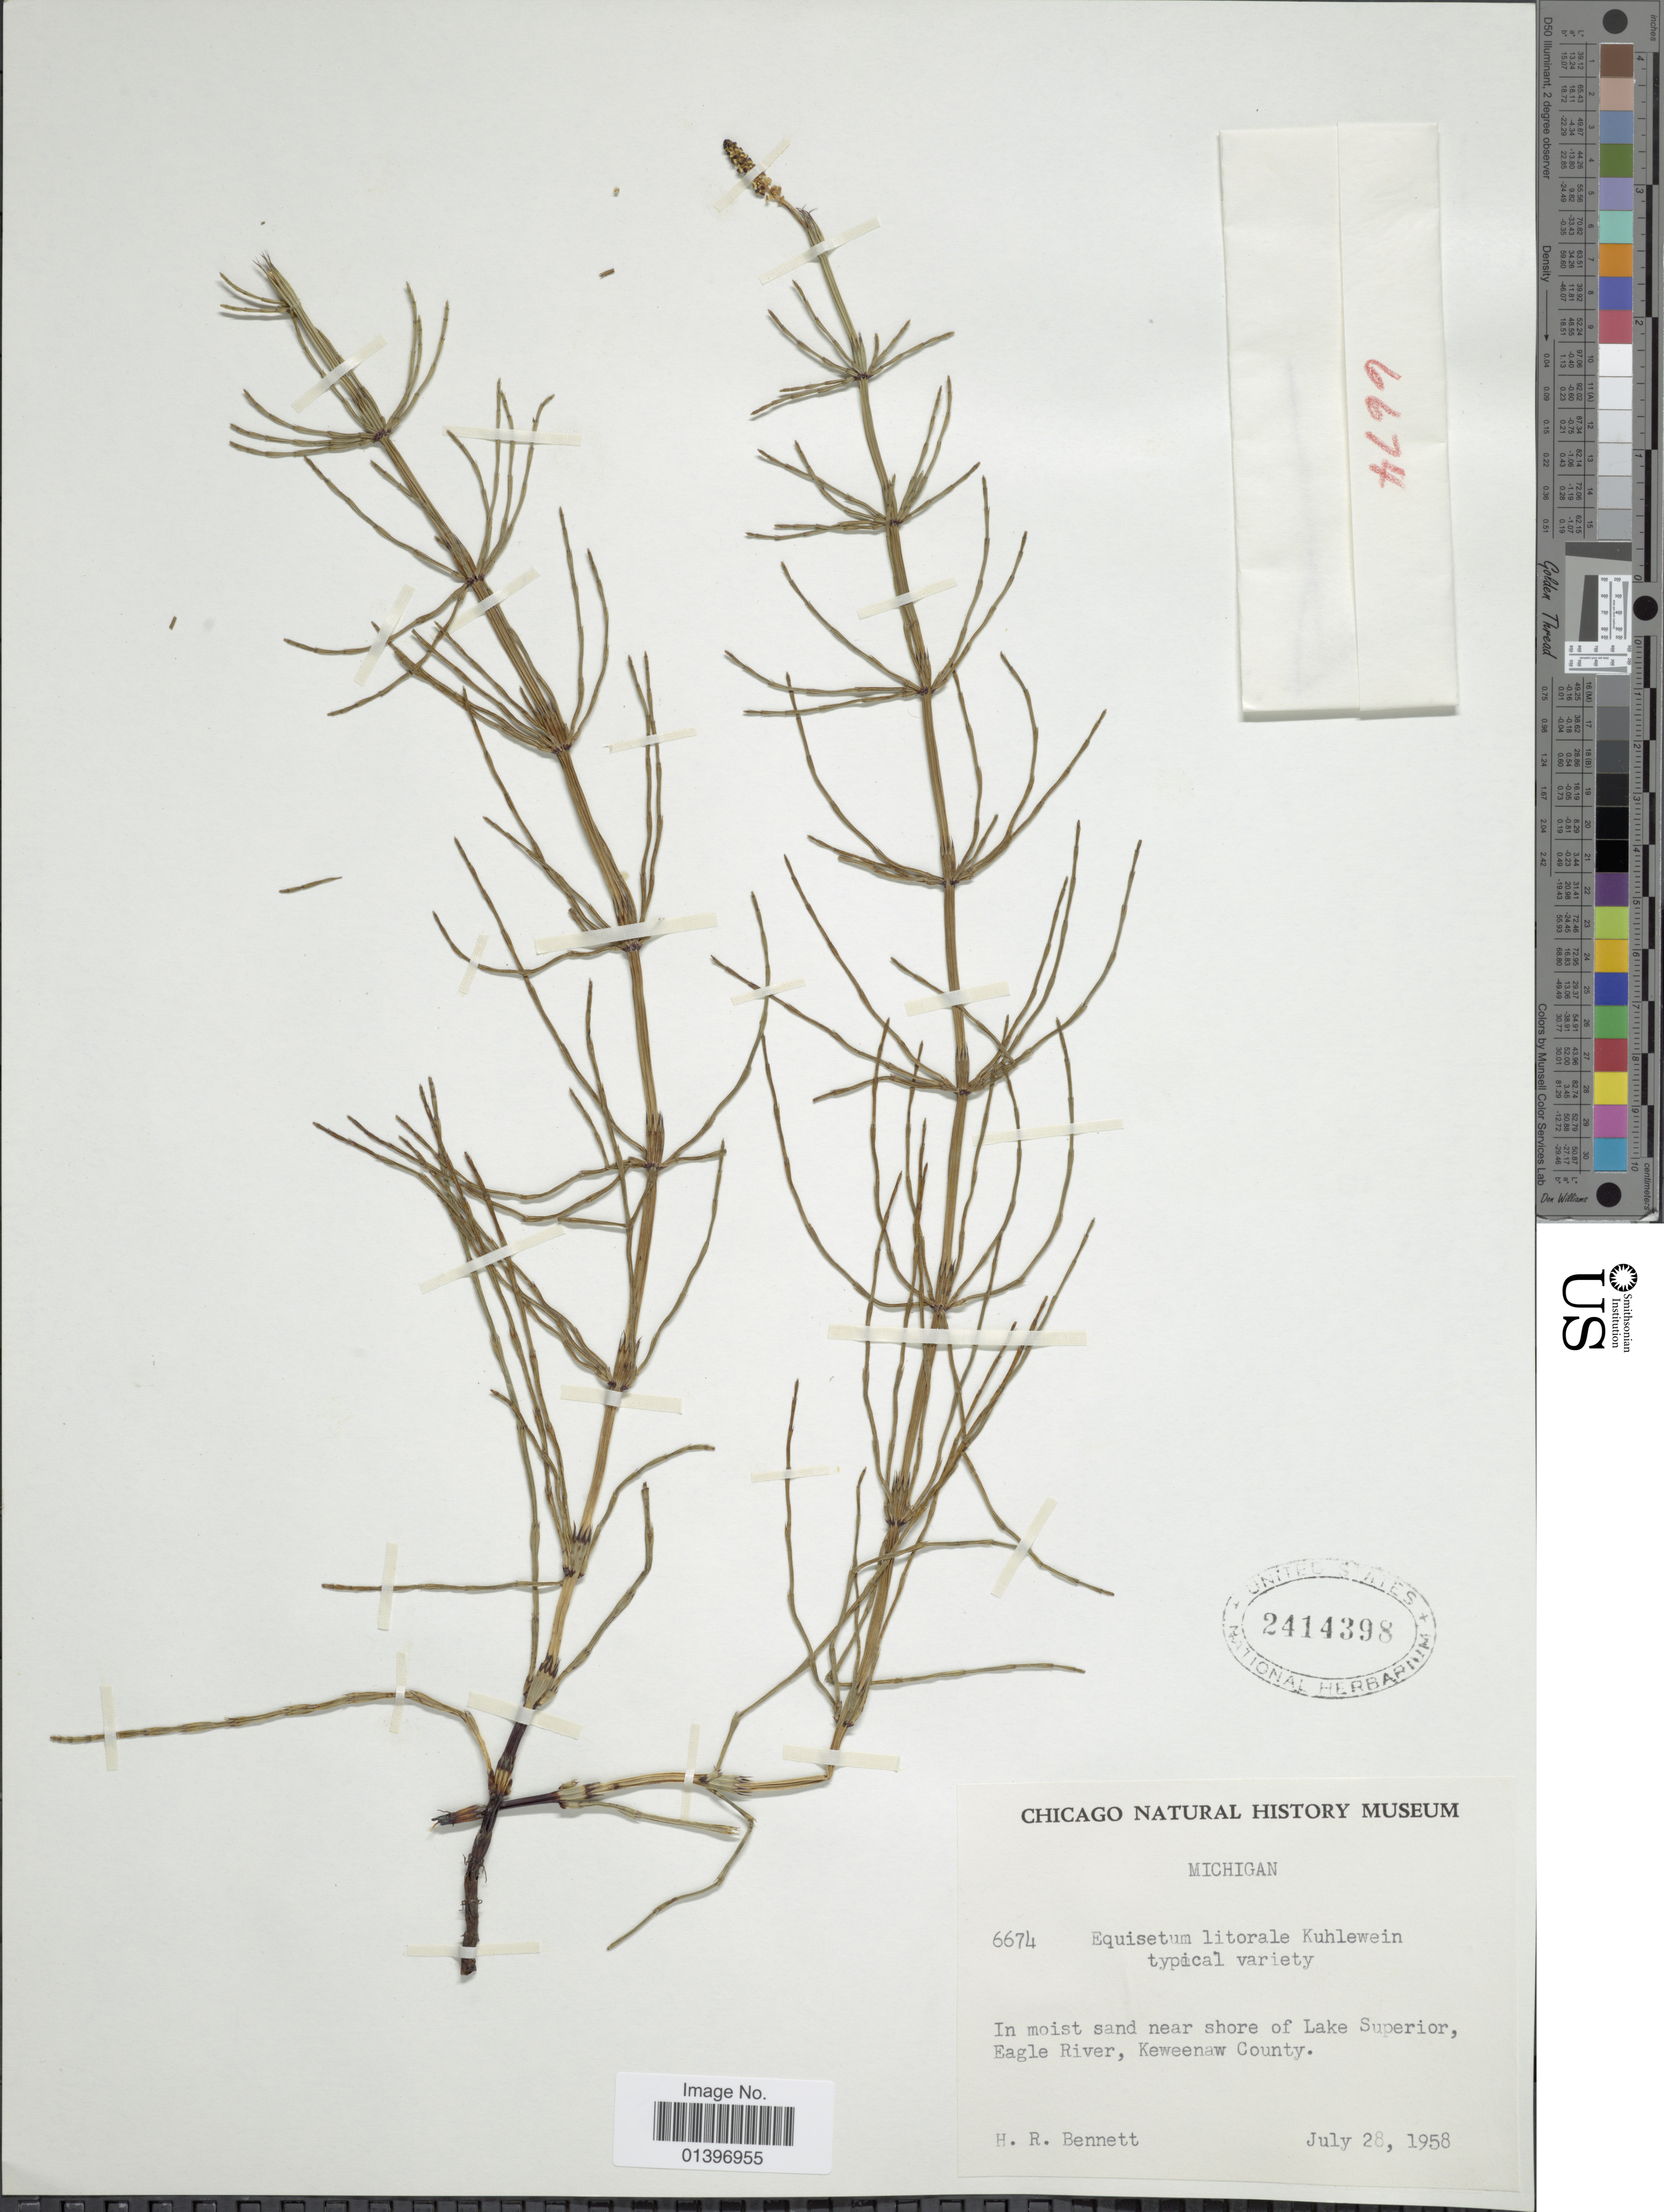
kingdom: Plantae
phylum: Tracheophyta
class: Polypodiopsida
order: Equisetales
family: Equisetaceae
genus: Equisetum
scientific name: Equisetum x litorale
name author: Kuhlw.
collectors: H. R. Bennett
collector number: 6674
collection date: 1958-07-28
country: United States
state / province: Michigan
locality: In moist sand near shore of Lake Superior, Eagle River, Keweenaw County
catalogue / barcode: US 2414398